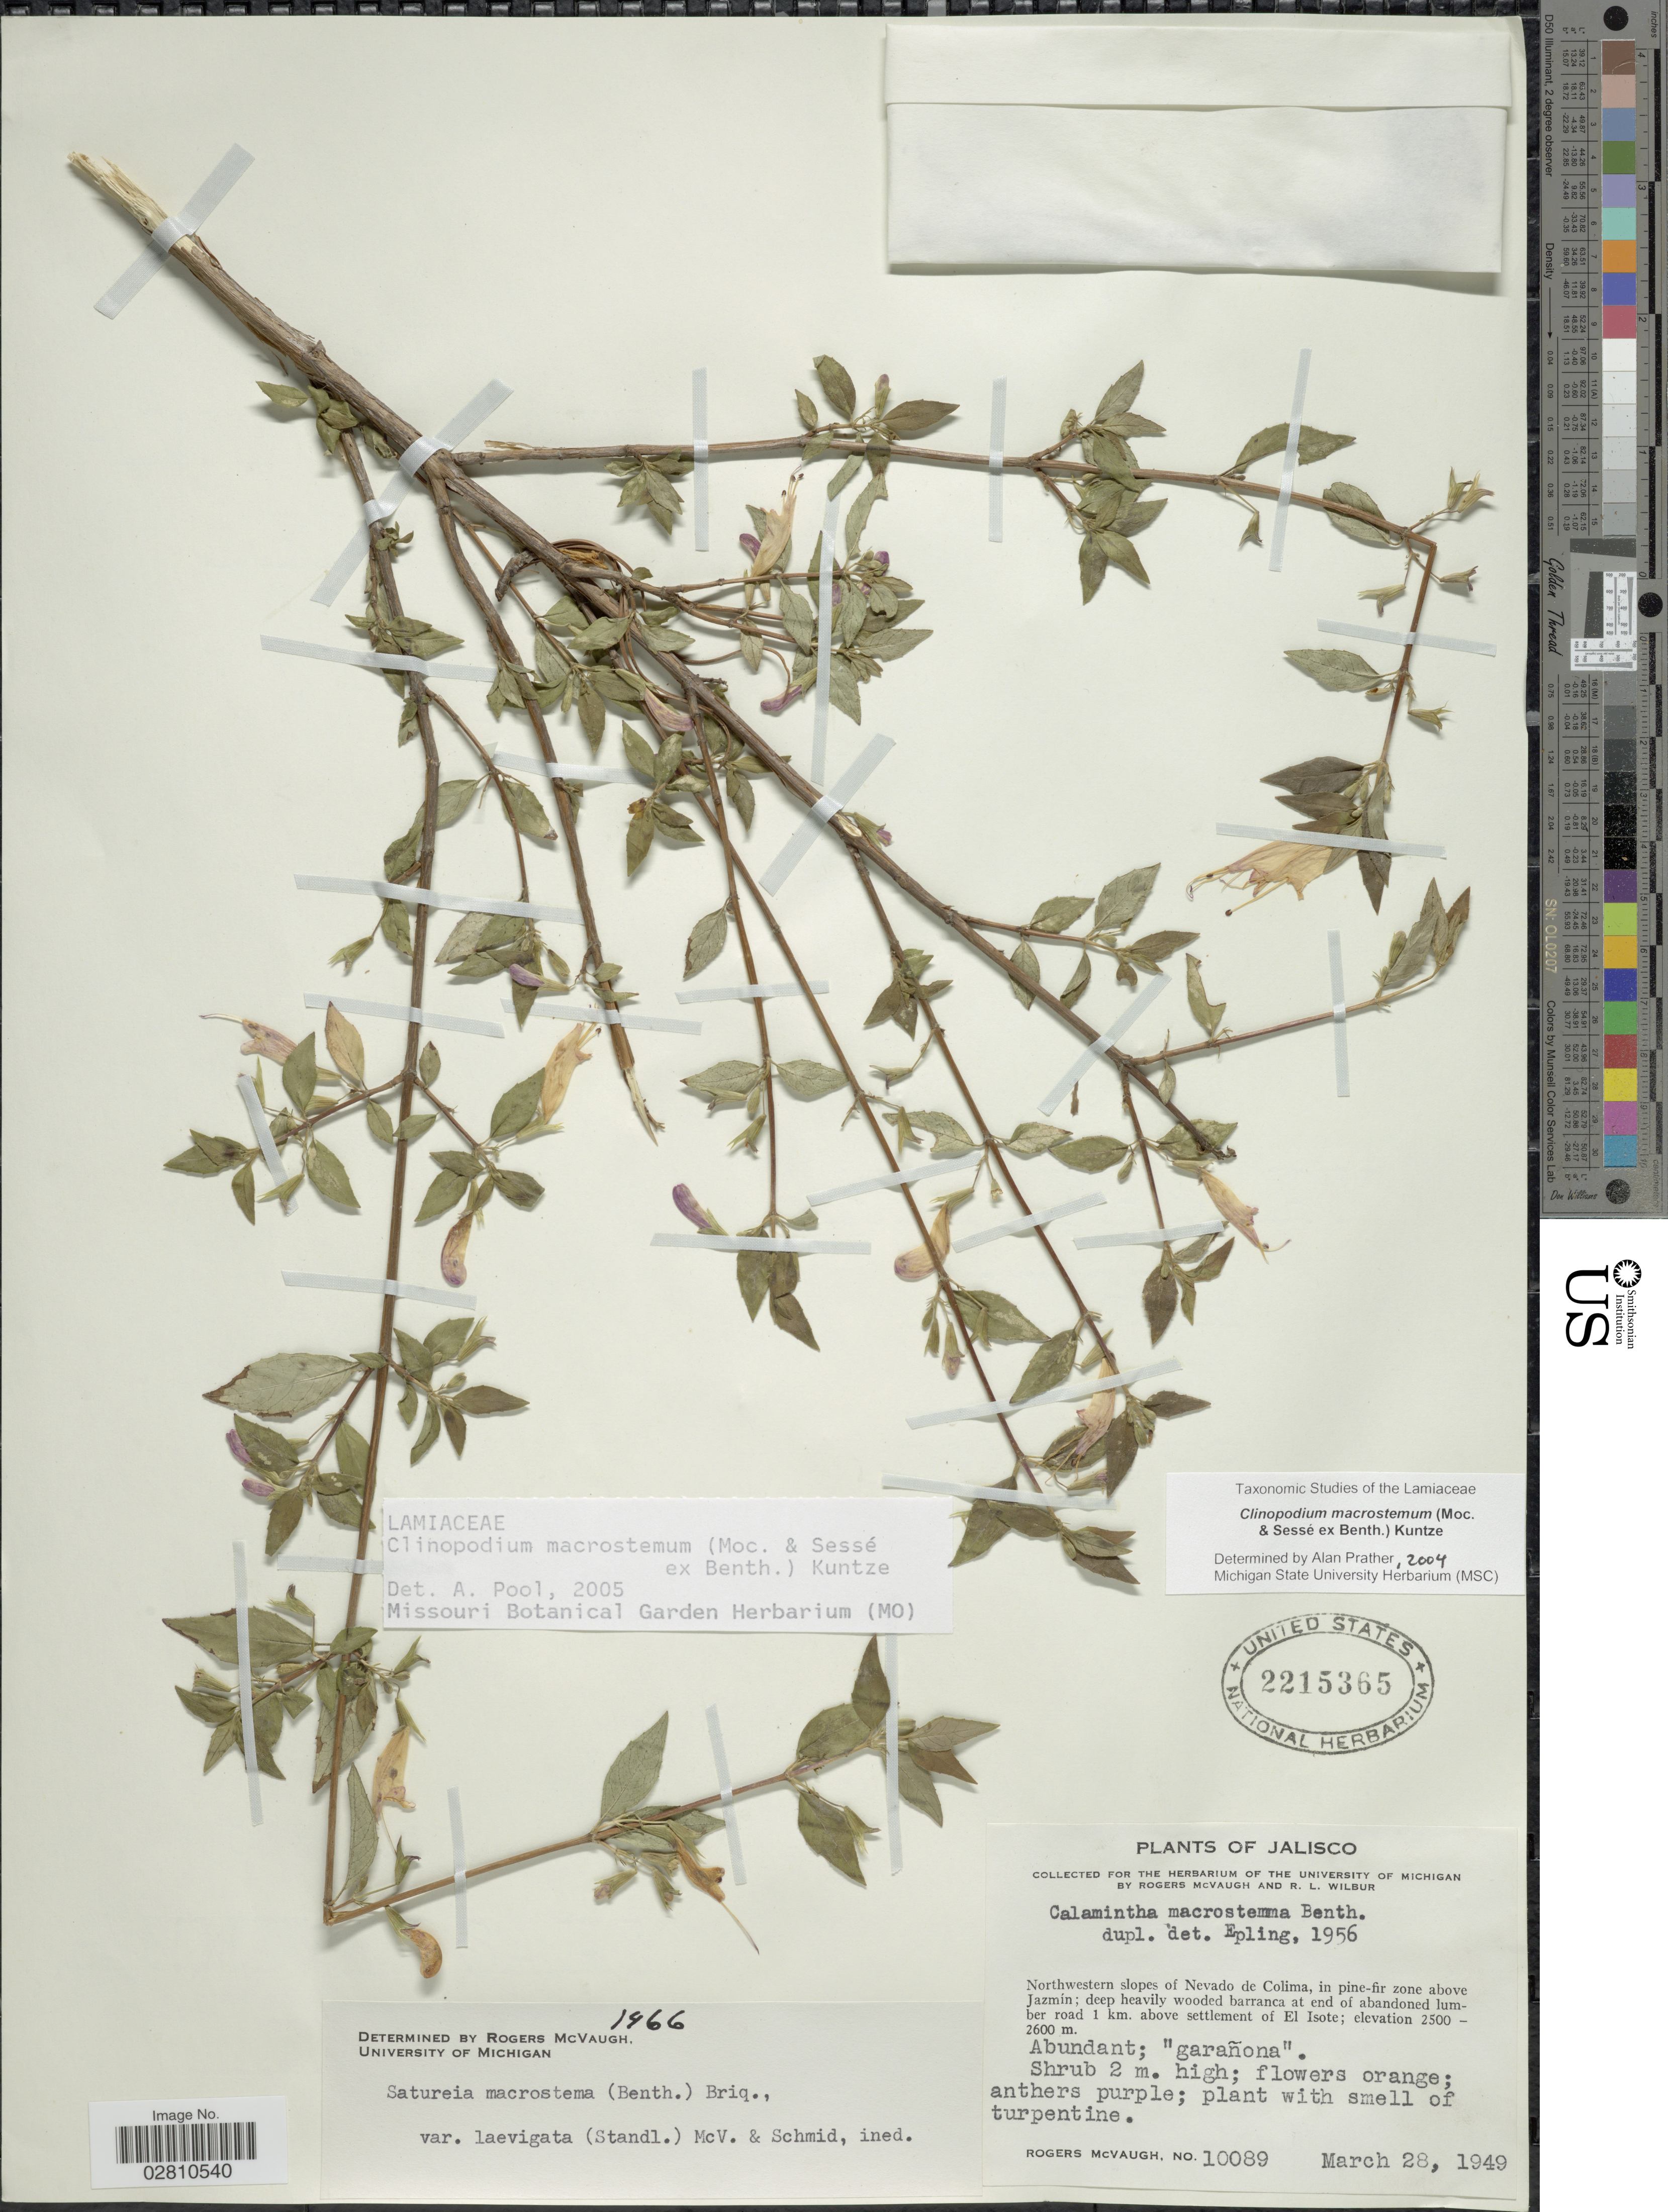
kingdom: Plantae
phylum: Tracheophyta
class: Magnoliopsida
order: Lamiales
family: Lamiaceae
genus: Clinopodium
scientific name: Clinopodium macrostemum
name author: (Moc. & Sessé ex Benth.) Kuntze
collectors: R. McVaugh & R. L. Wilbur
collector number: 10089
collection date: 1949-03-28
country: Mexico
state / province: Jalisco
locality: Northwestern slopes of Nevado de Colima, in pine-fir zone above Jazmín; deep heavily wooded barranca at end of abandoned lumber road 1 km. above settlement of El Isote.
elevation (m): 2500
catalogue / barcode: US 2215365